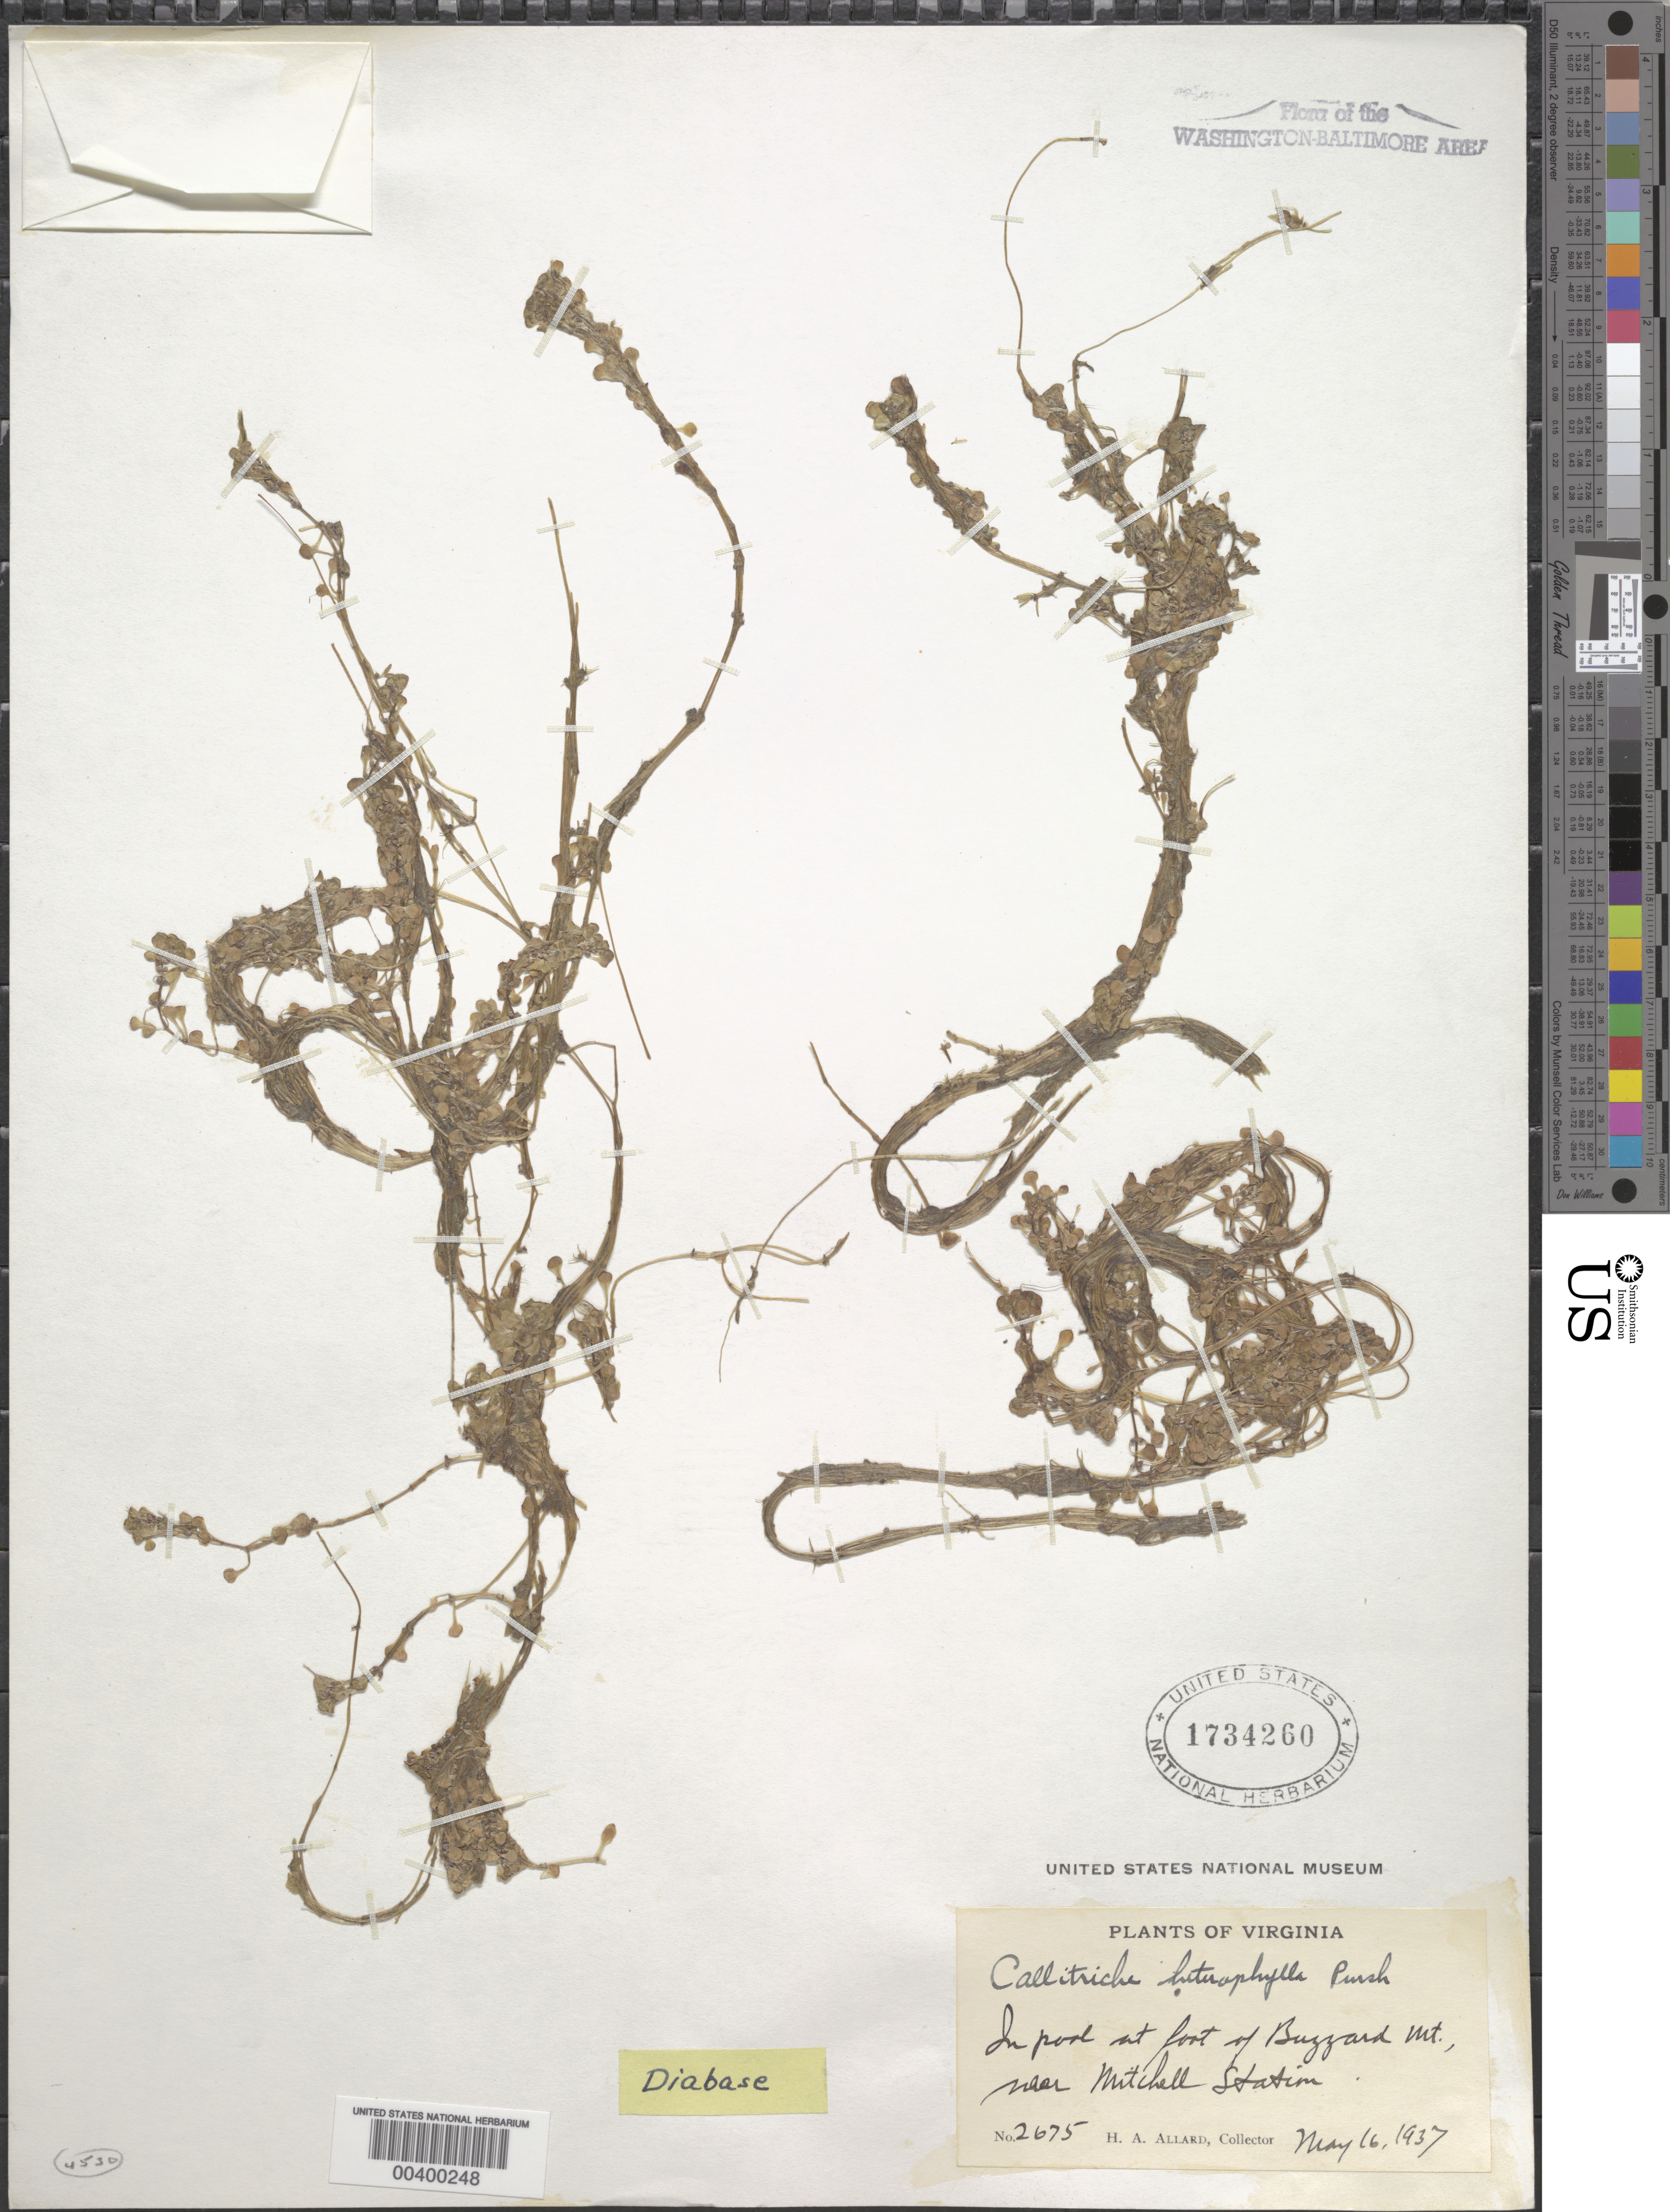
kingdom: Plantae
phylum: Tracheophyta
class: Magnoliopsida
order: Lamiales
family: Plantaginaceae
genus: Callitriche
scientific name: Callitriche heterophylla Pursh emend. Darby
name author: Pursh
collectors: H. A. Allard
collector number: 2675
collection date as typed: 16 May 1937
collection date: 1937-05-16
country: United States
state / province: Virginia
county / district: Culpeper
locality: Buzzard Mountain, Mitchell Station vicinity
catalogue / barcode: US 1734260